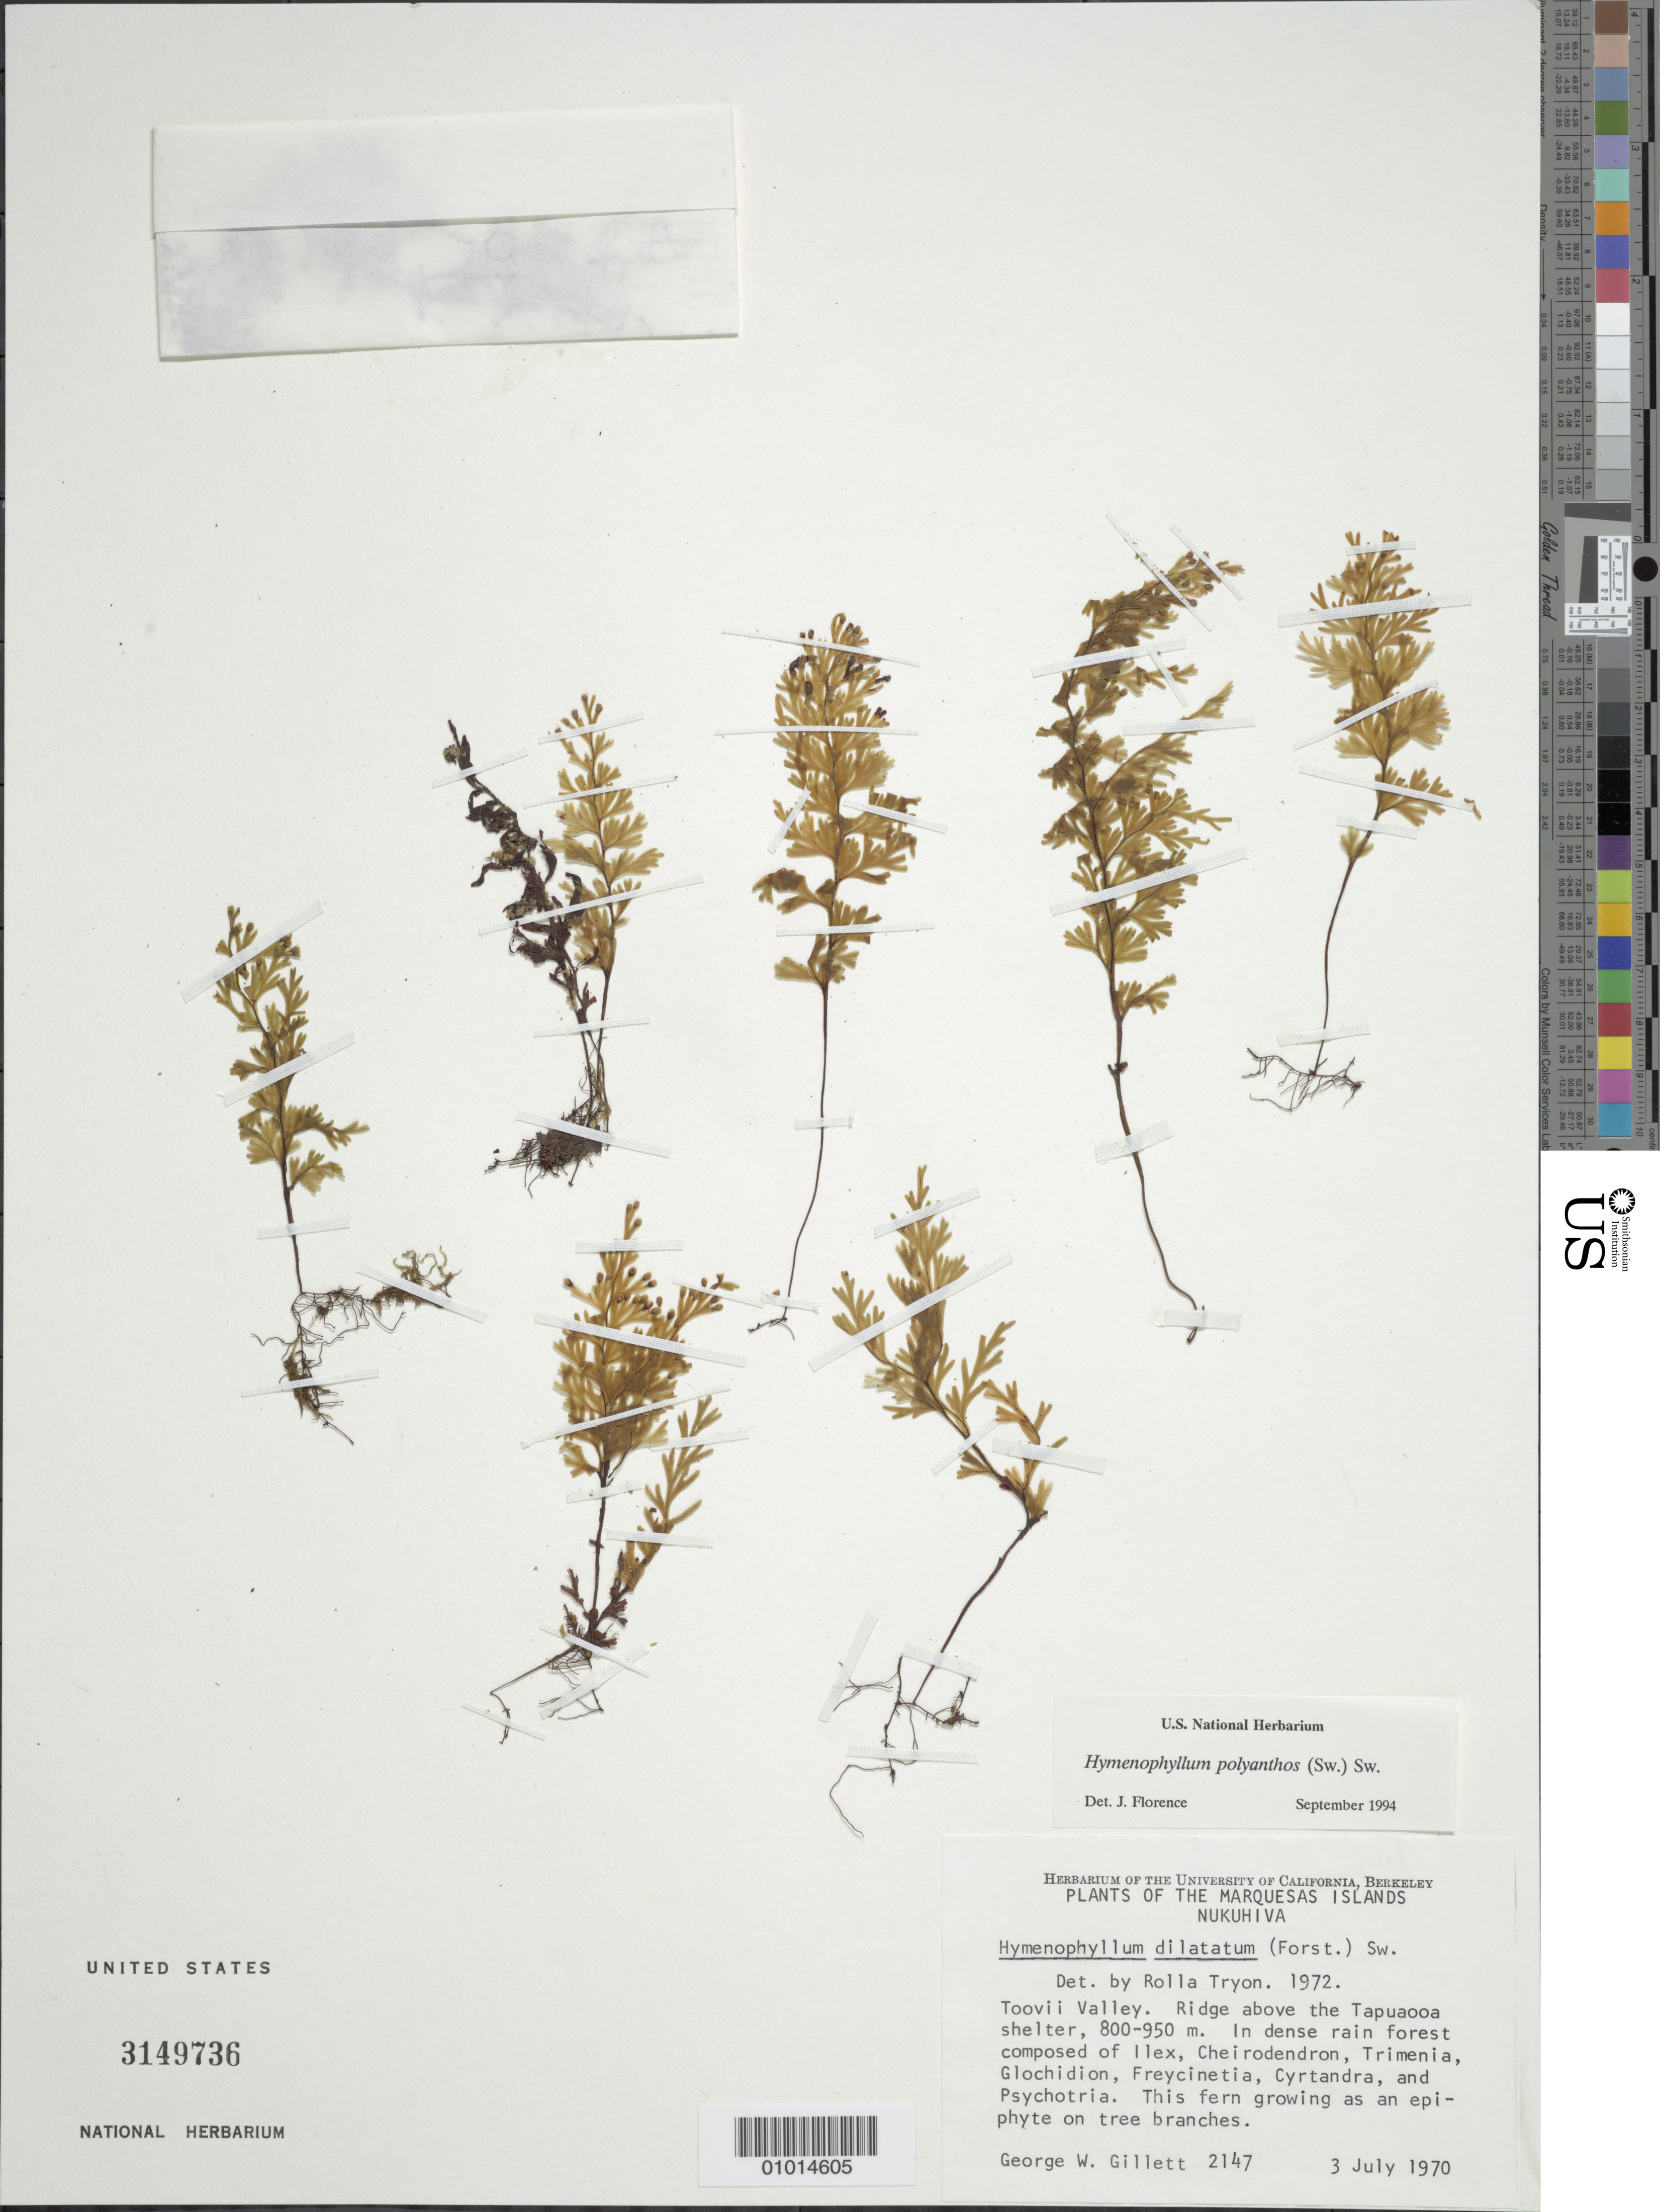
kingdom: Plantae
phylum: Tracheophyta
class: Polypodiopsida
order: Hymenophyllales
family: Hymenophyllaceae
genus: Hymenophyllum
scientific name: Hymenophyllum polyanthos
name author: (Sw.) Sw.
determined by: Florence, J.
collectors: G. Gillett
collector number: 2147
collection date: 1970-07-03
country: French Polynesia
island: Nuku Hiva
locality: Toovii Valley. Ridge above the Tapuaooa shelter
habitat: Dense rain forest composed of Ilex, Cheirodendrum, Trimenia, Glochidion, Freycinetia, Cyrtandra, and Psychotria; growing as an epiphyte on tree branches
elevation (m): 800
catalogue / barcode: US 3149736